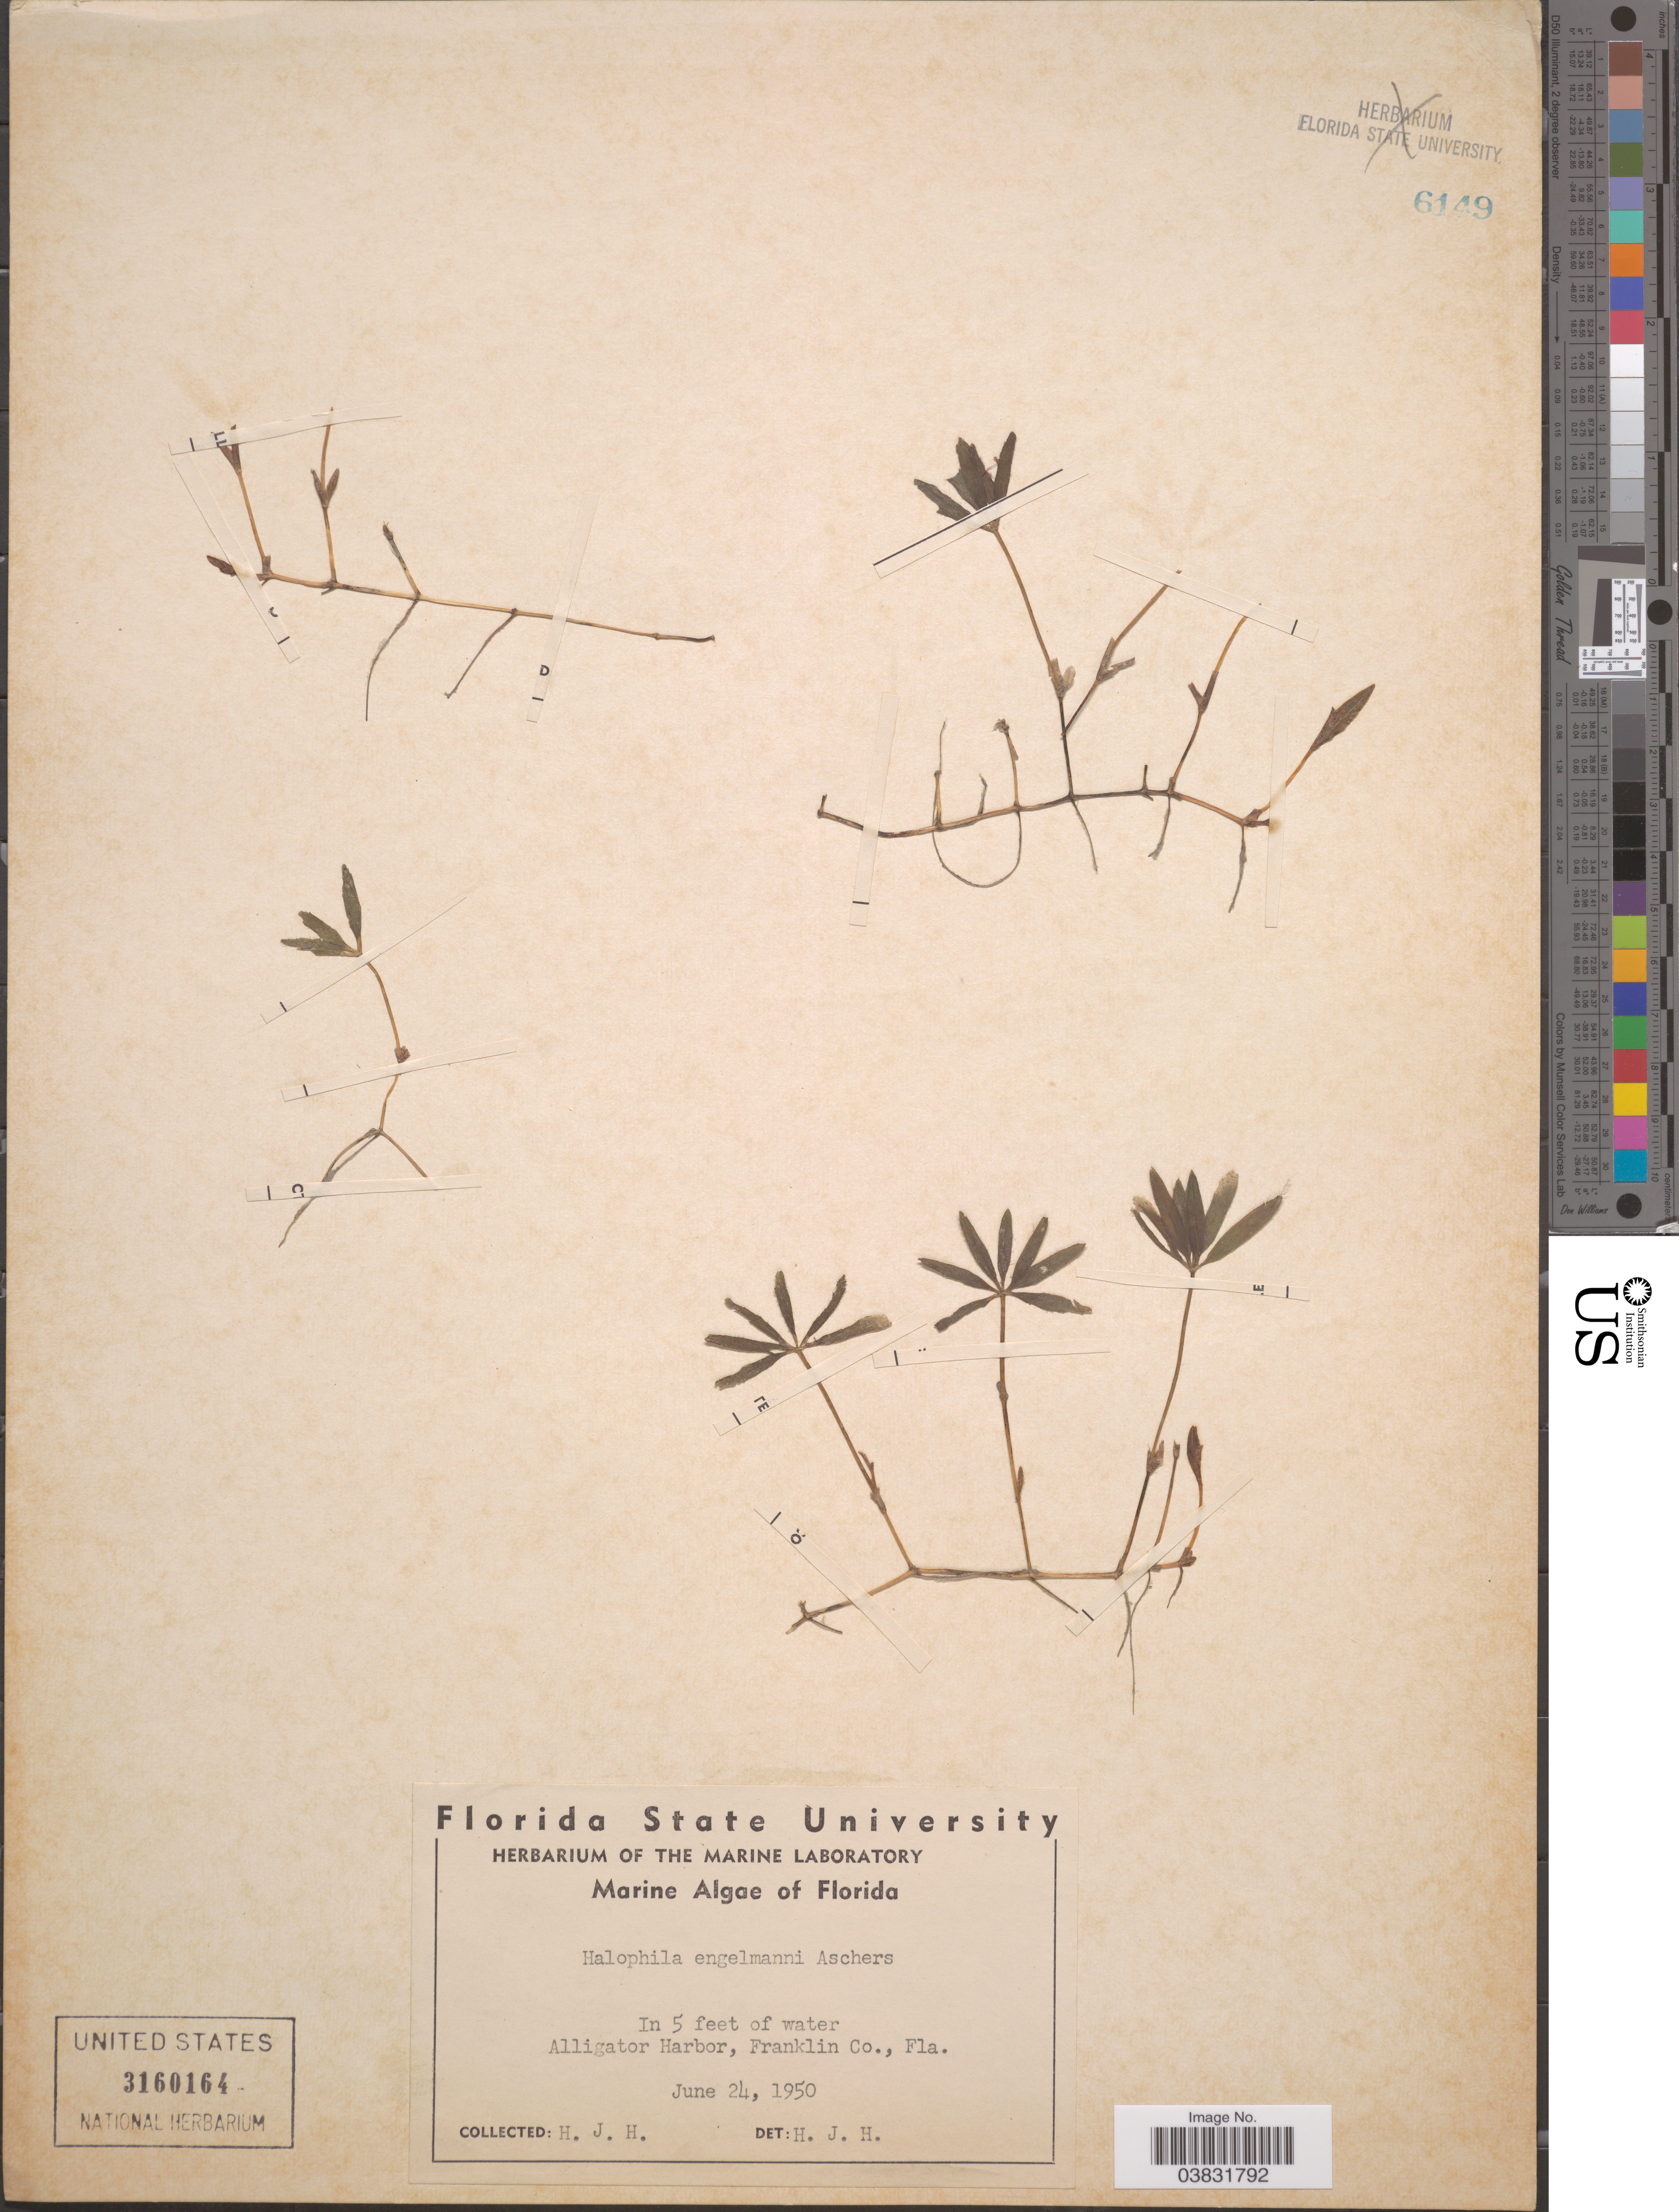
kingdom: Plantae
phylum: Tracheophyta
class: Liliopsida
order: Alismatales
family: Hydrocharitaceae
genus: Halophila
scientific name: Halophila engelmannii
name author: Asch.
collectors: H. J. H.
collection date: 1950-06-24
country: United States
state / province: Florida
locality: Alligator Harbor, Franklin Co.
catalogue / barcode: US 3160164